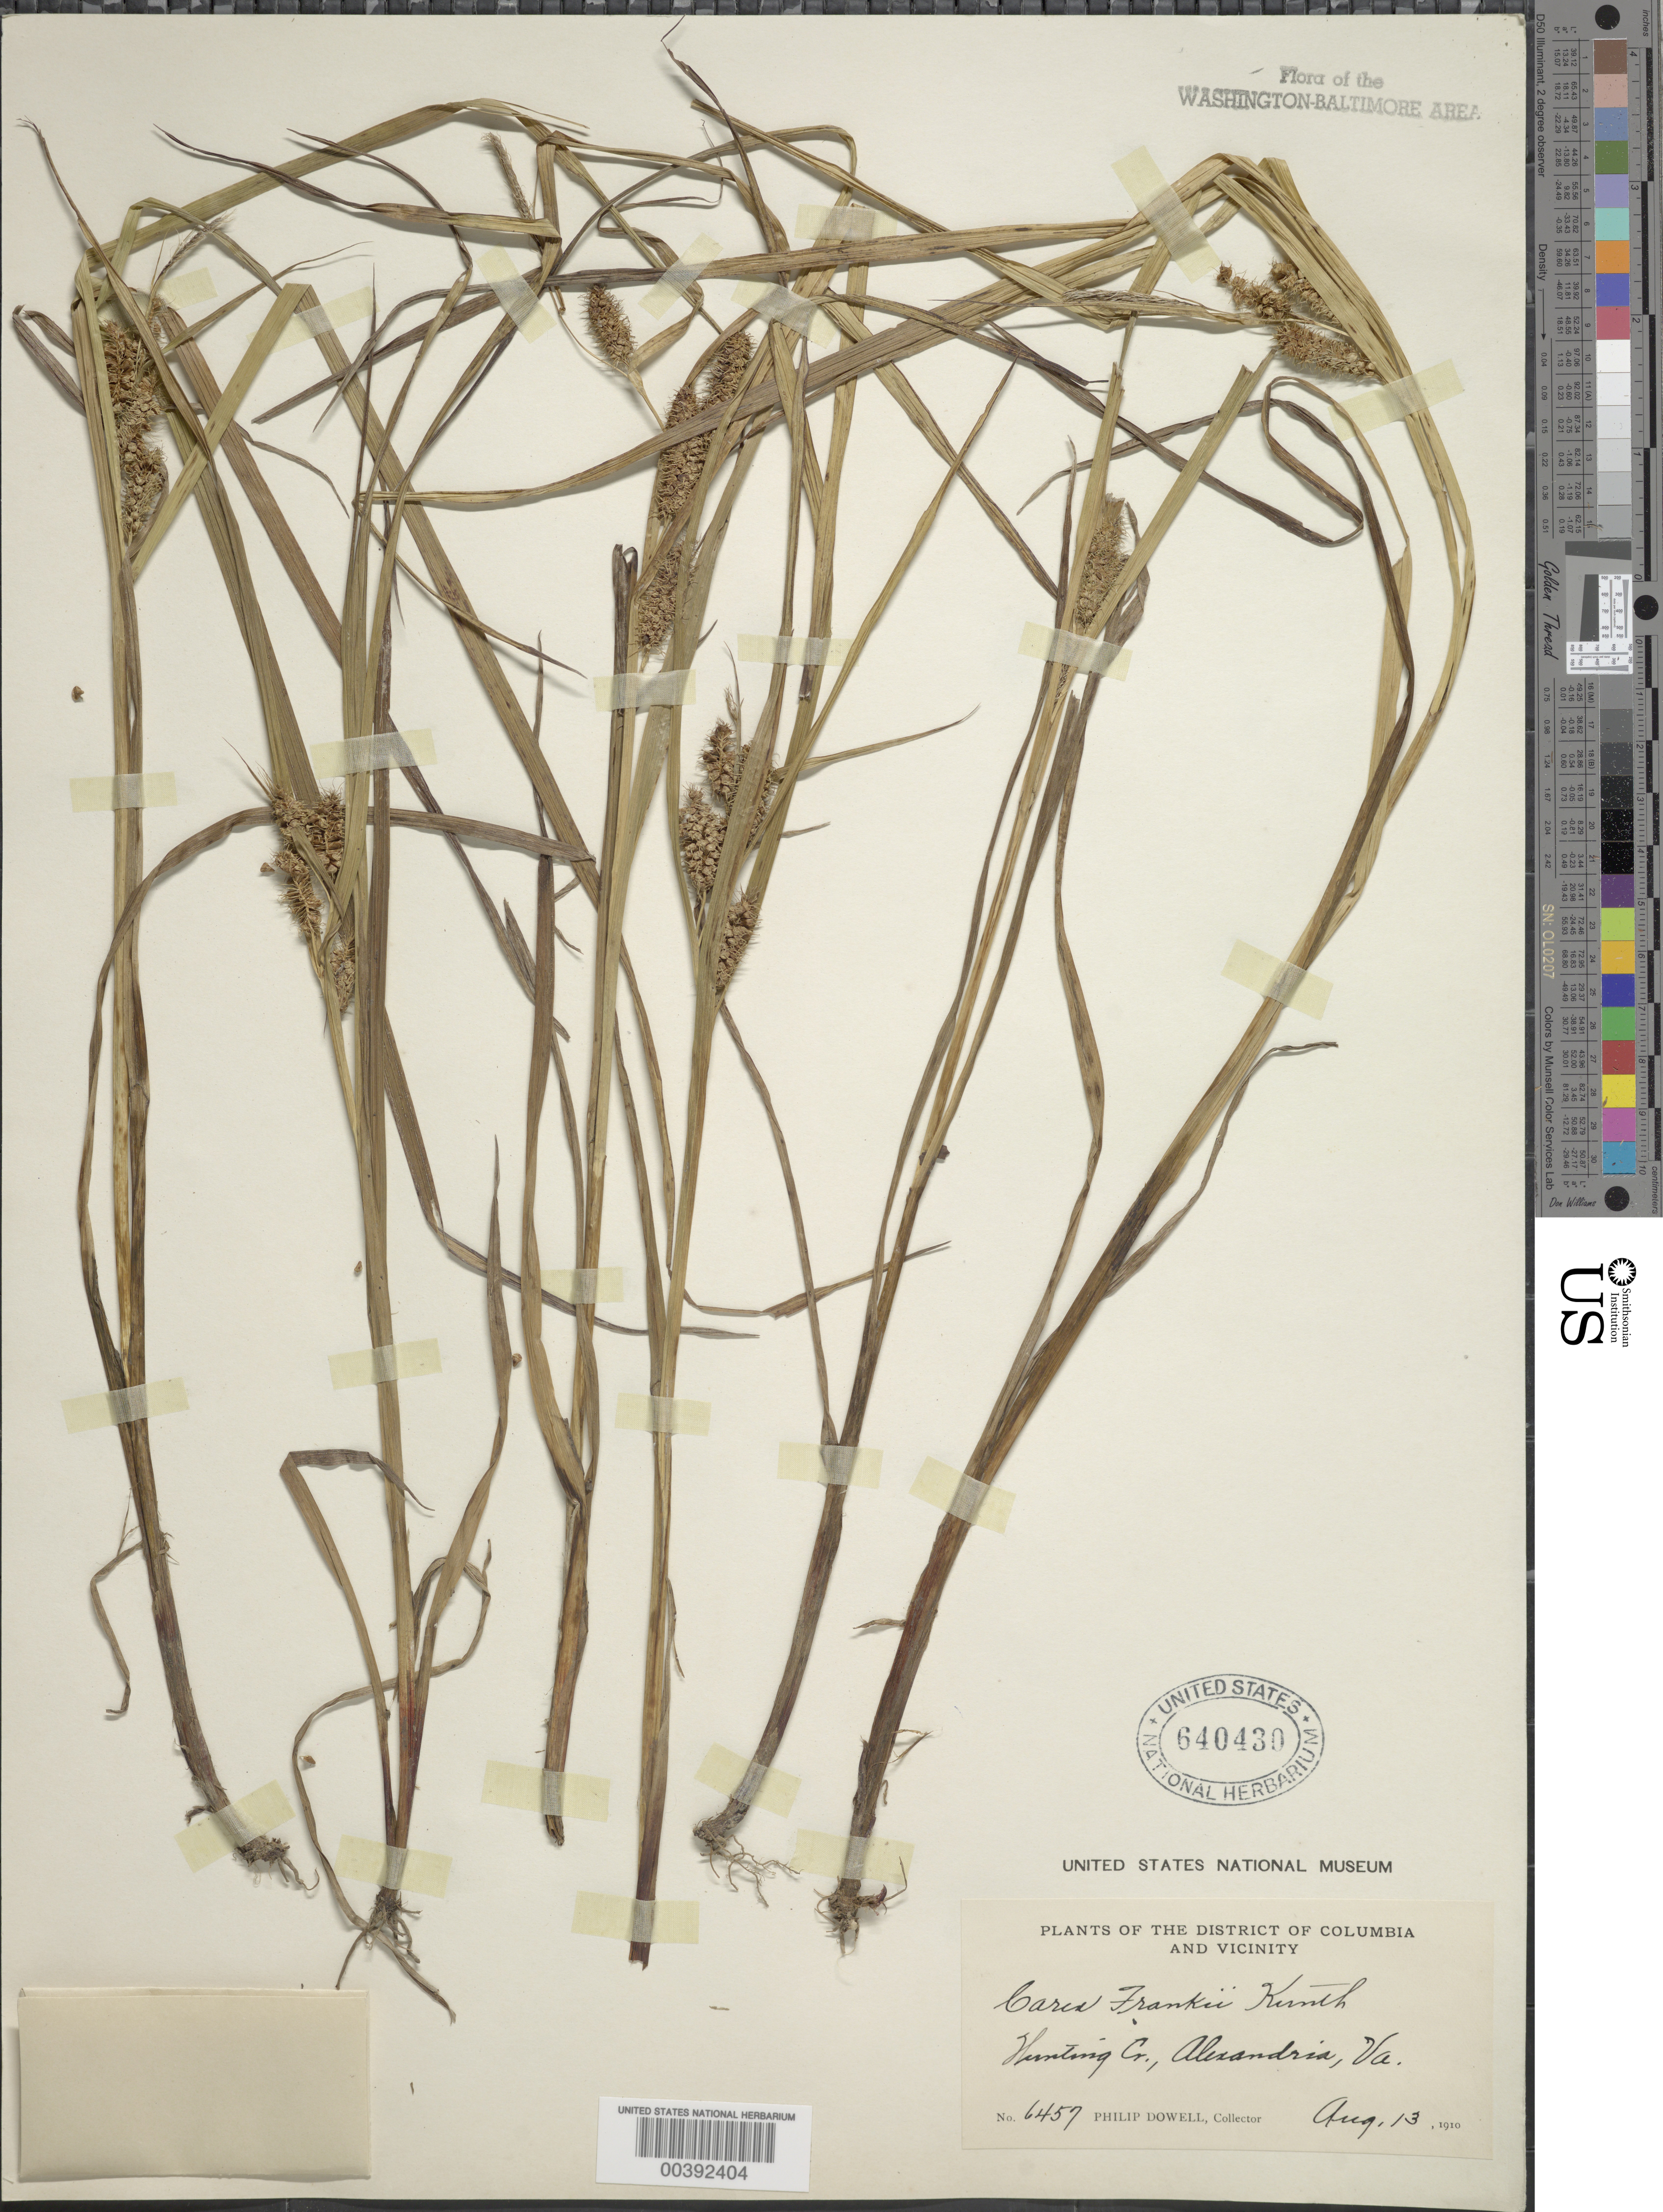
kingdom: Plantae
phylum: Tracheophyta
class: Liliopsida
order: Poales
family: Cyperaceae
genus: Carex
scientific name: Carex frankii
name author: Kunth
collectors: P. Dowell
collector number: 6457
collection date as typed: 13 Aug 1910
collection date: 1910-08-13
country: United States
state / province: Virginia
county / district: Fairfax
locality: Hunting Creek, Alexandria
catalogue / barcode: US 640430